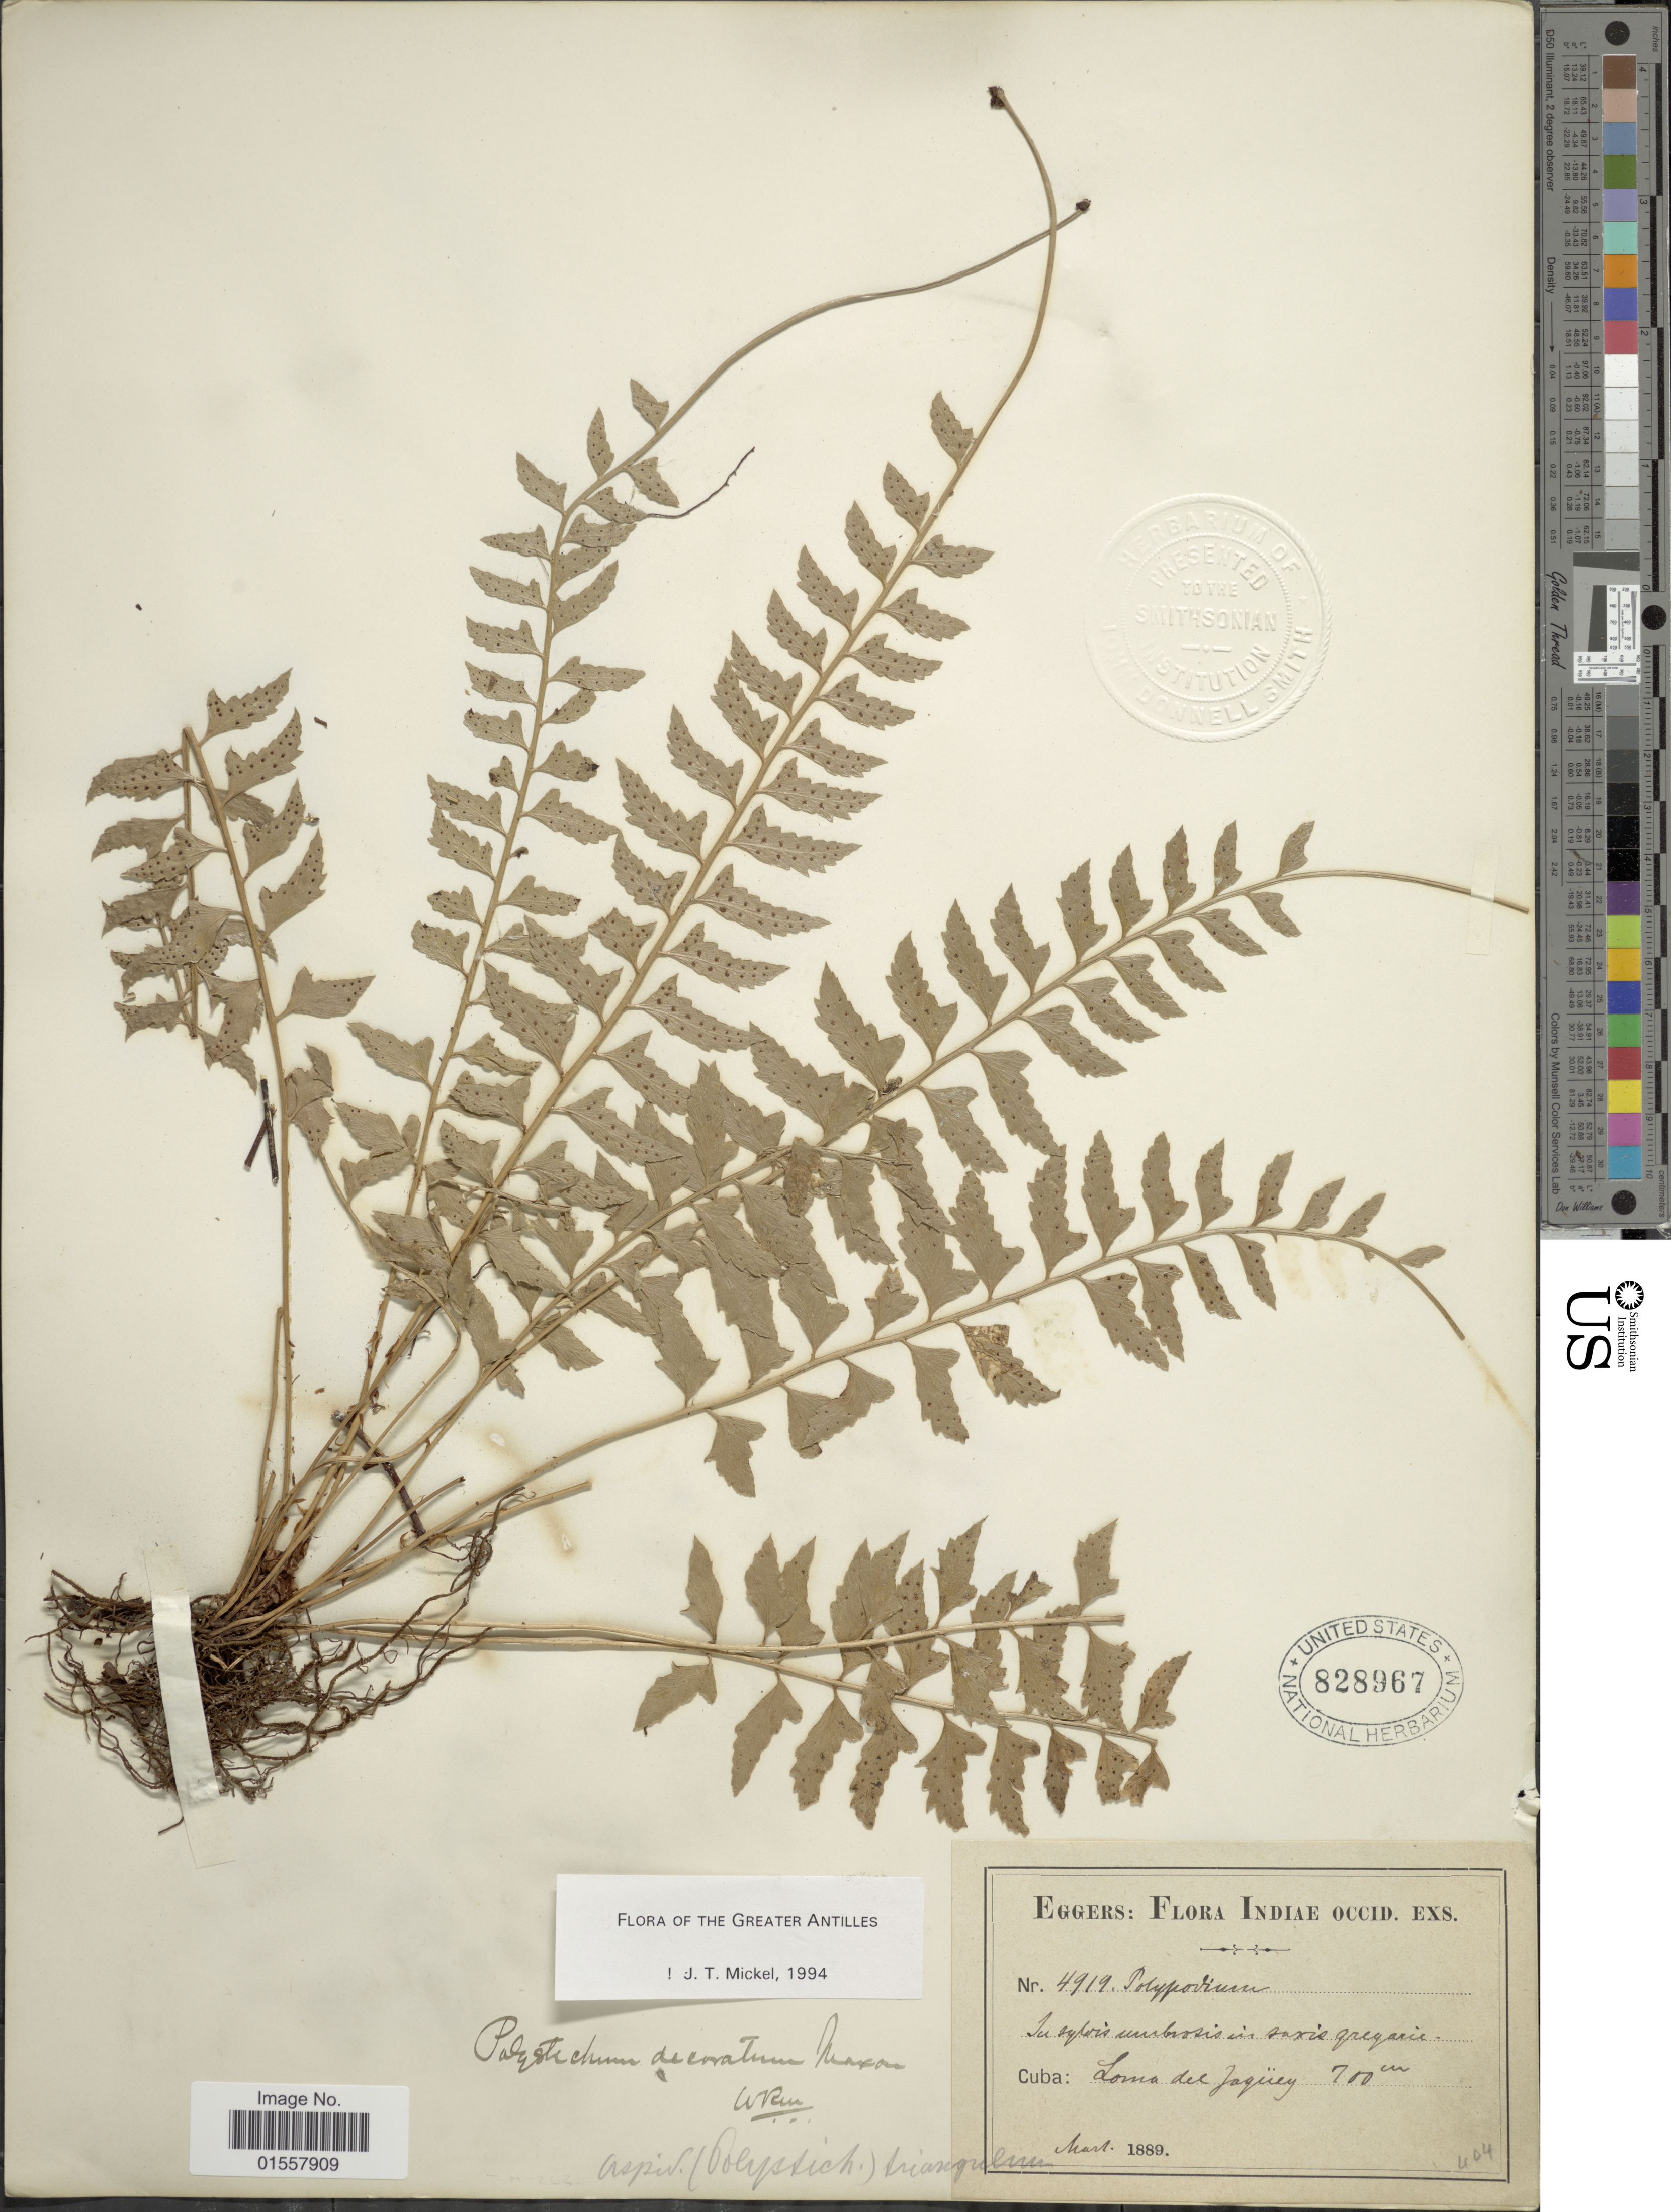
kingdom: Plantae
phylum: Tracheophyta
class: Polypodiopsida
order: Polypodiales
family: Dryopteridaceae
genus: Polystichum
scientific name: Polystichum decoratum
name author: Maxon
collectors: -. Eggers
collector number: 4919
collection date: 1889-03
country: Cuba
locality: Indiae Occid., Cuba: Loma del Jagüey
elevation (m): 700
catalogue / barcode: US 828967